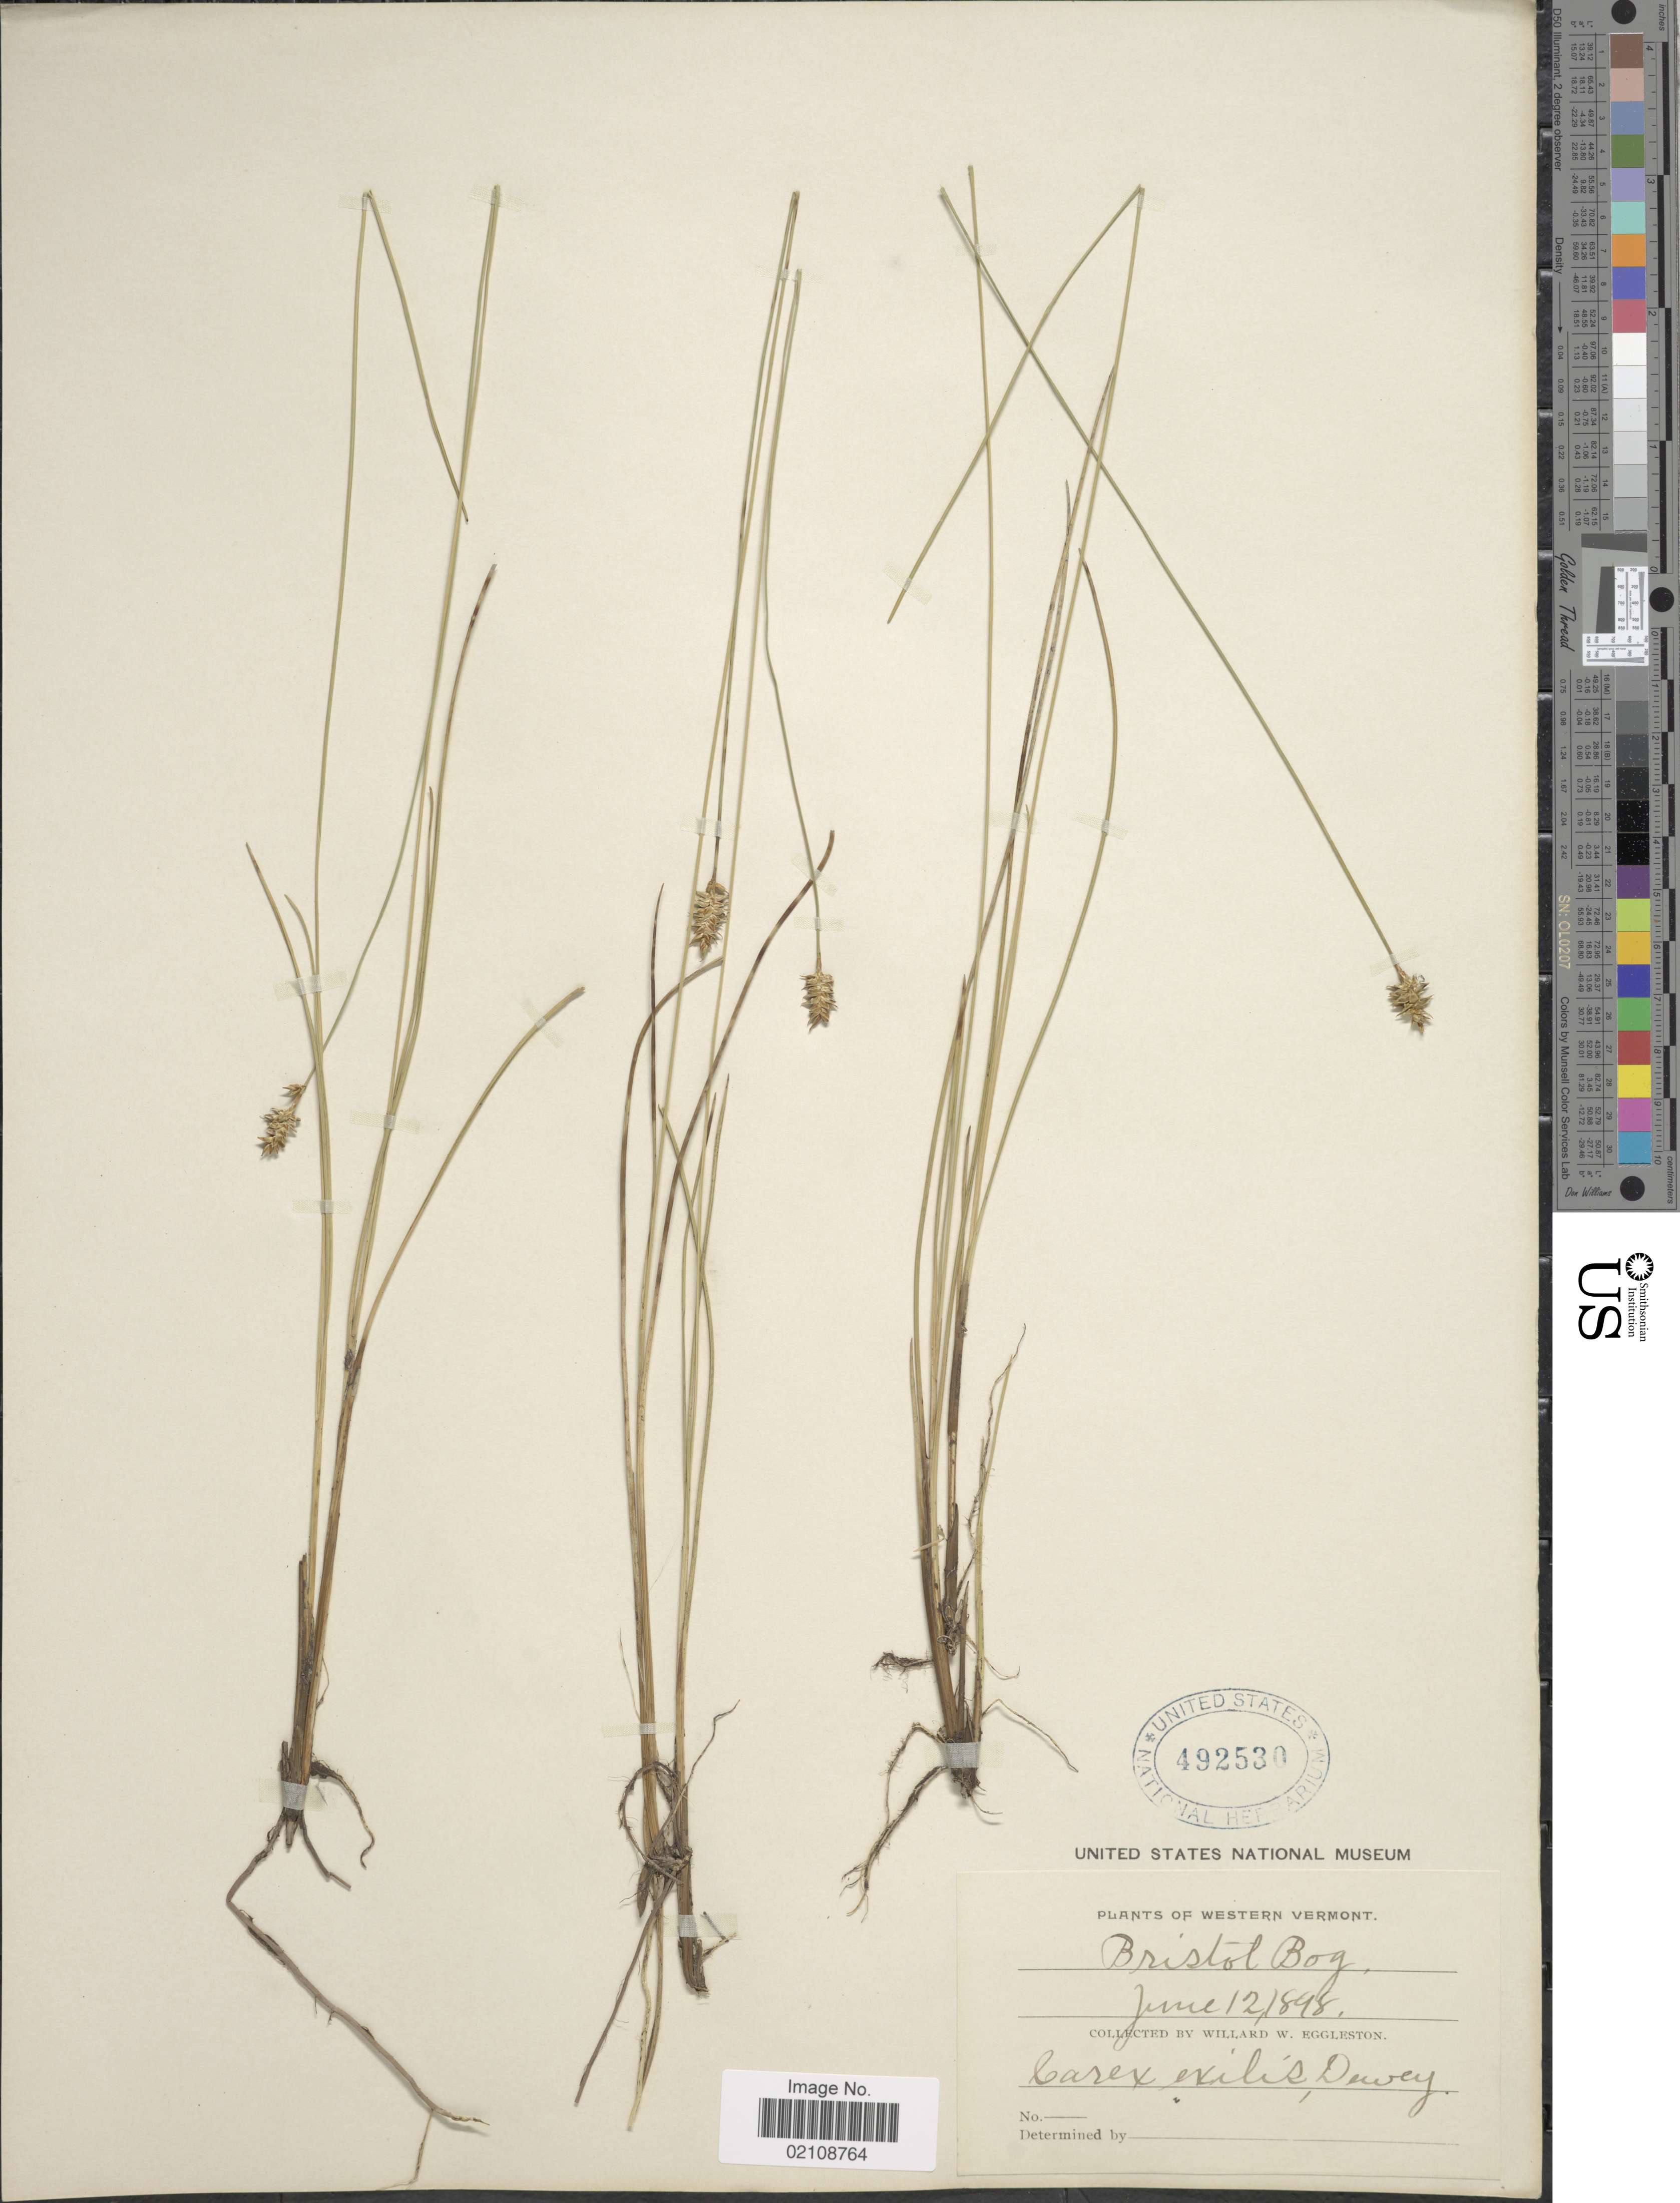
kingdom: Plantae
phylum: Tracheophyta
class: Liliopsida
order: Poales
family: Cyperaceae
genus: Carex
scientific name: Carex exilis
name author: Dewey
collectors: W. W. Eggleston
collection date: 1898-06-12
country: United States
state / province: Vermont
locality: Western Vermont, Bristol Bog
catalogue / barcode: US 492530